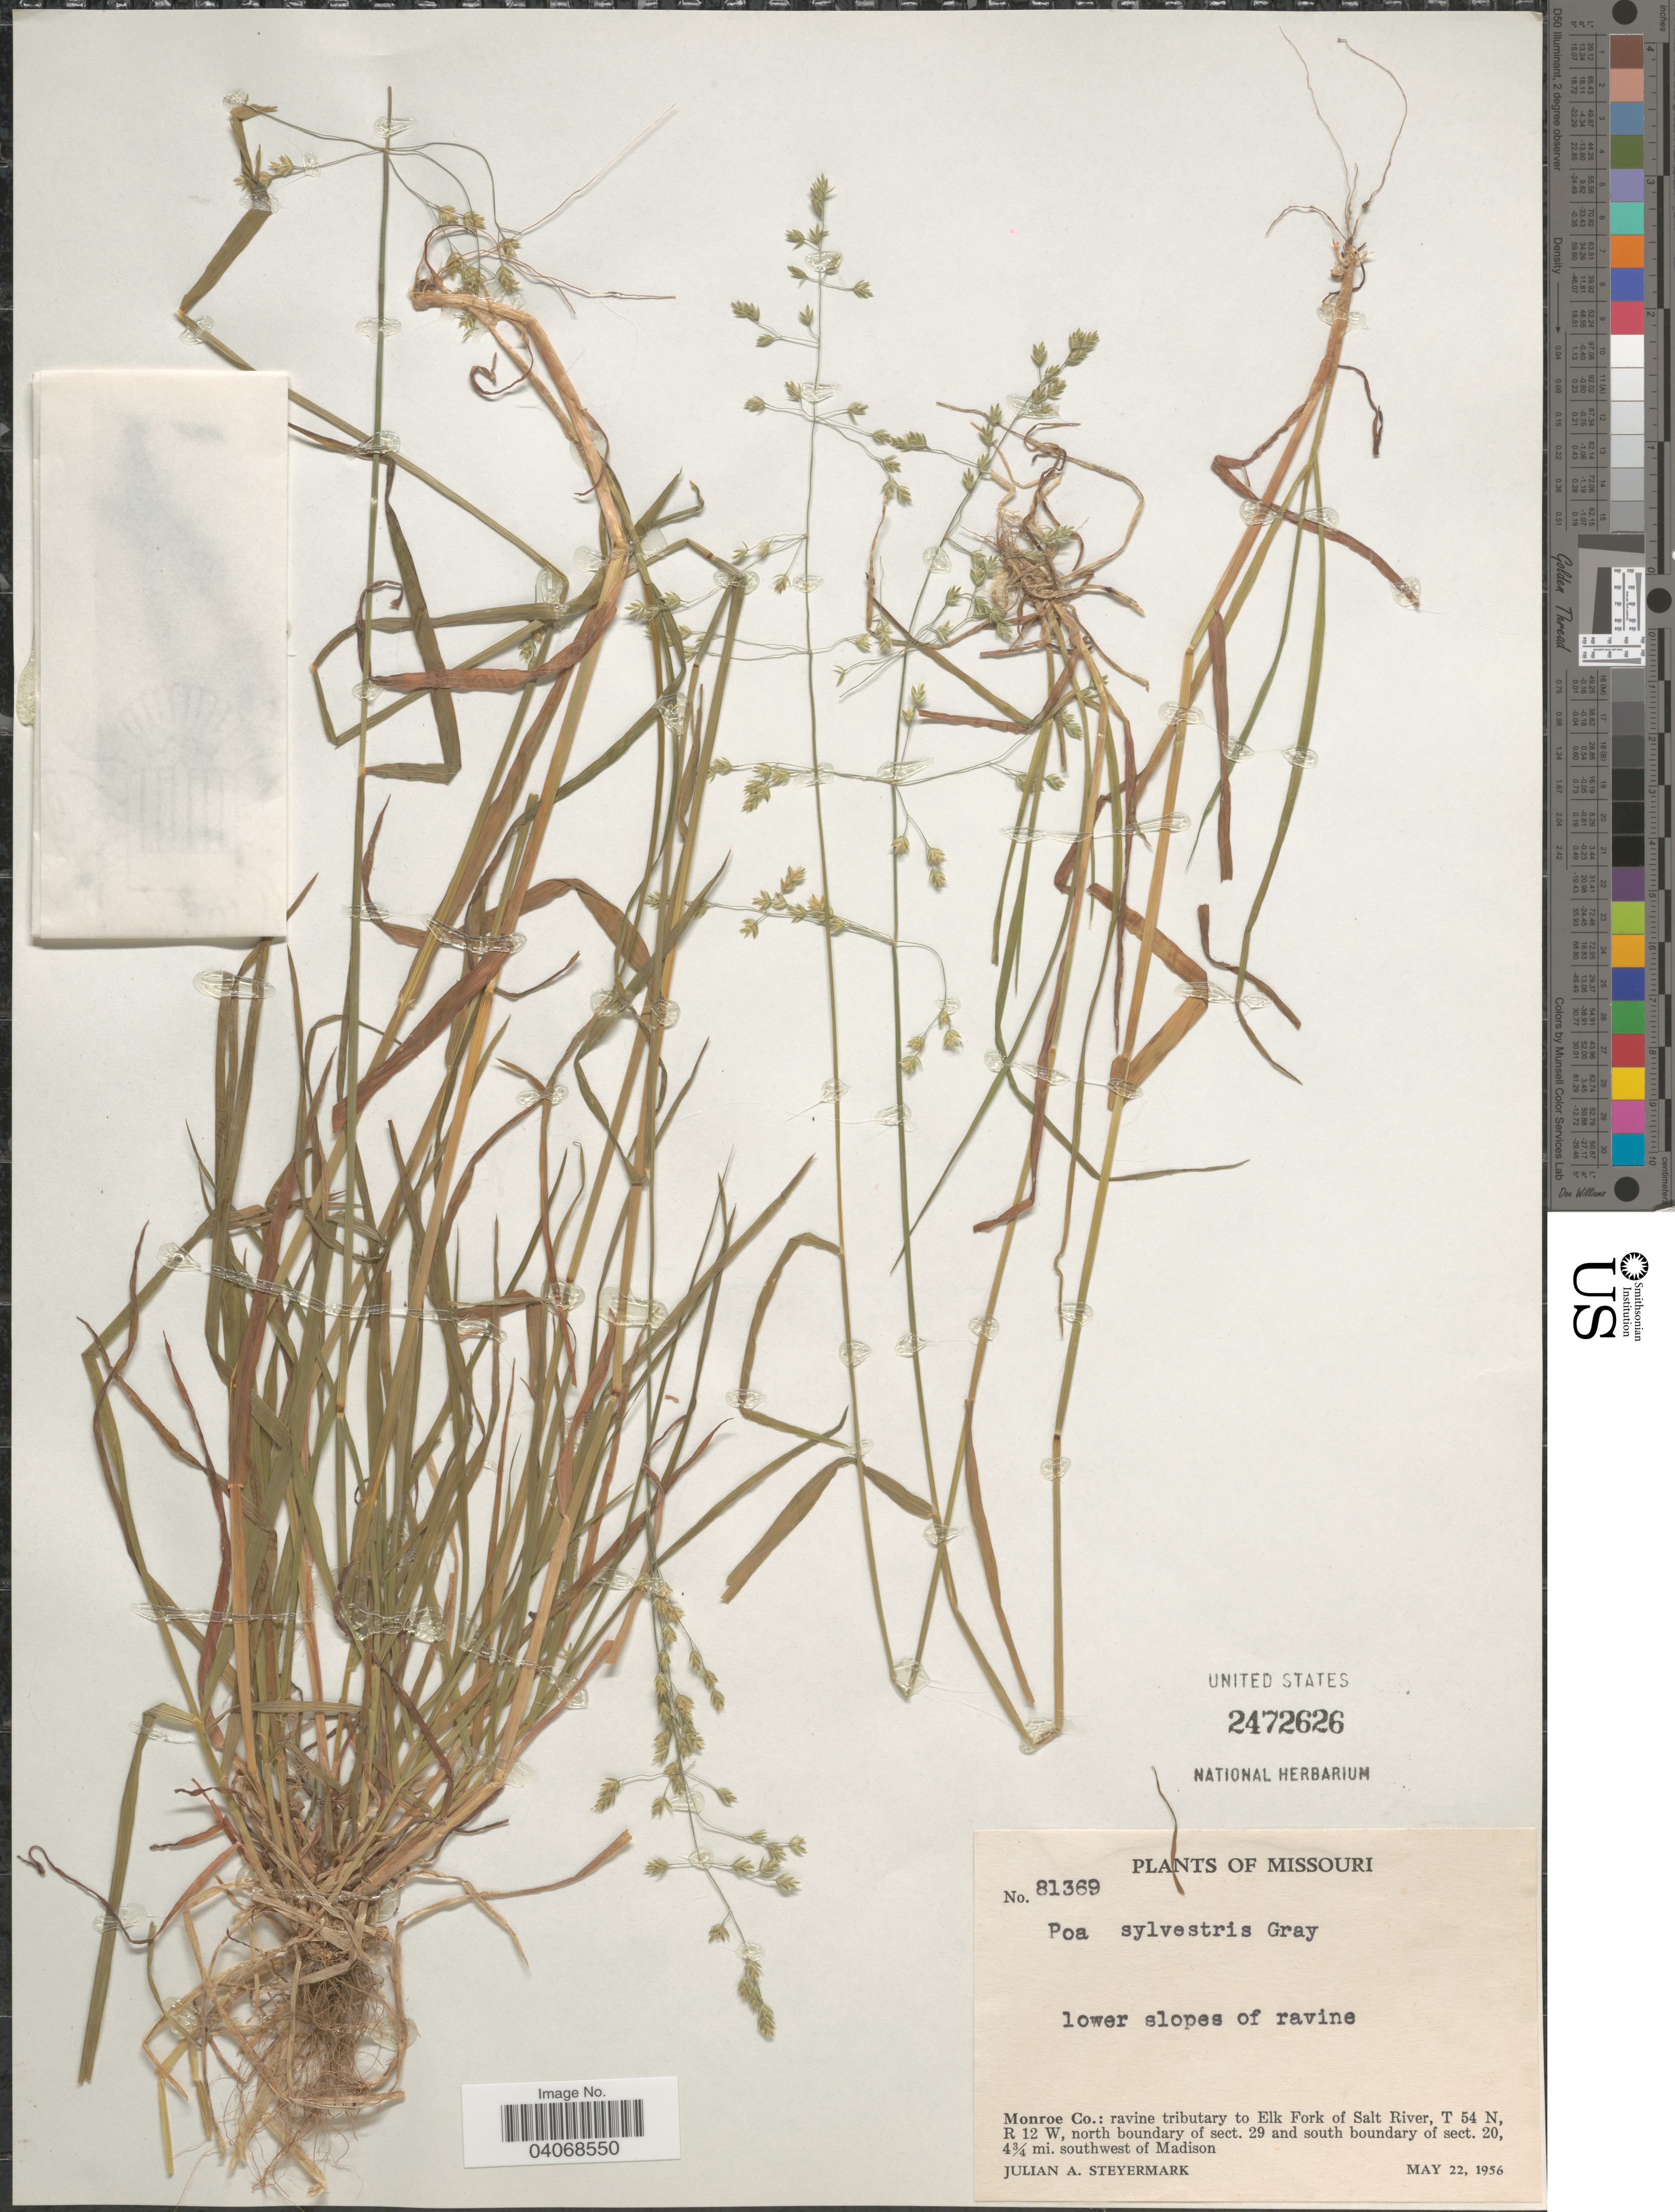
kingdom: Plantae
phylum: Tracheophyta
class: Liliopsida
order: Poales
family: Poaceae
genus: Poa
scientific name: Poa sylvestris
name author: A. Gray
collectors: J. Steyermark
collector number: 81369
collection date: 1956-05-22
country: United States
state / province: Missouri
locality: Lower slope of ravine. Monroe Co.: ravine tributary to Elk Fork of Salt River, T 54 N, R 12 W, north boundary of sect. 29 and south boundary of sect. 20, 4¾ mi. southwest of Madison.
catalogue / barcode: US 2472626